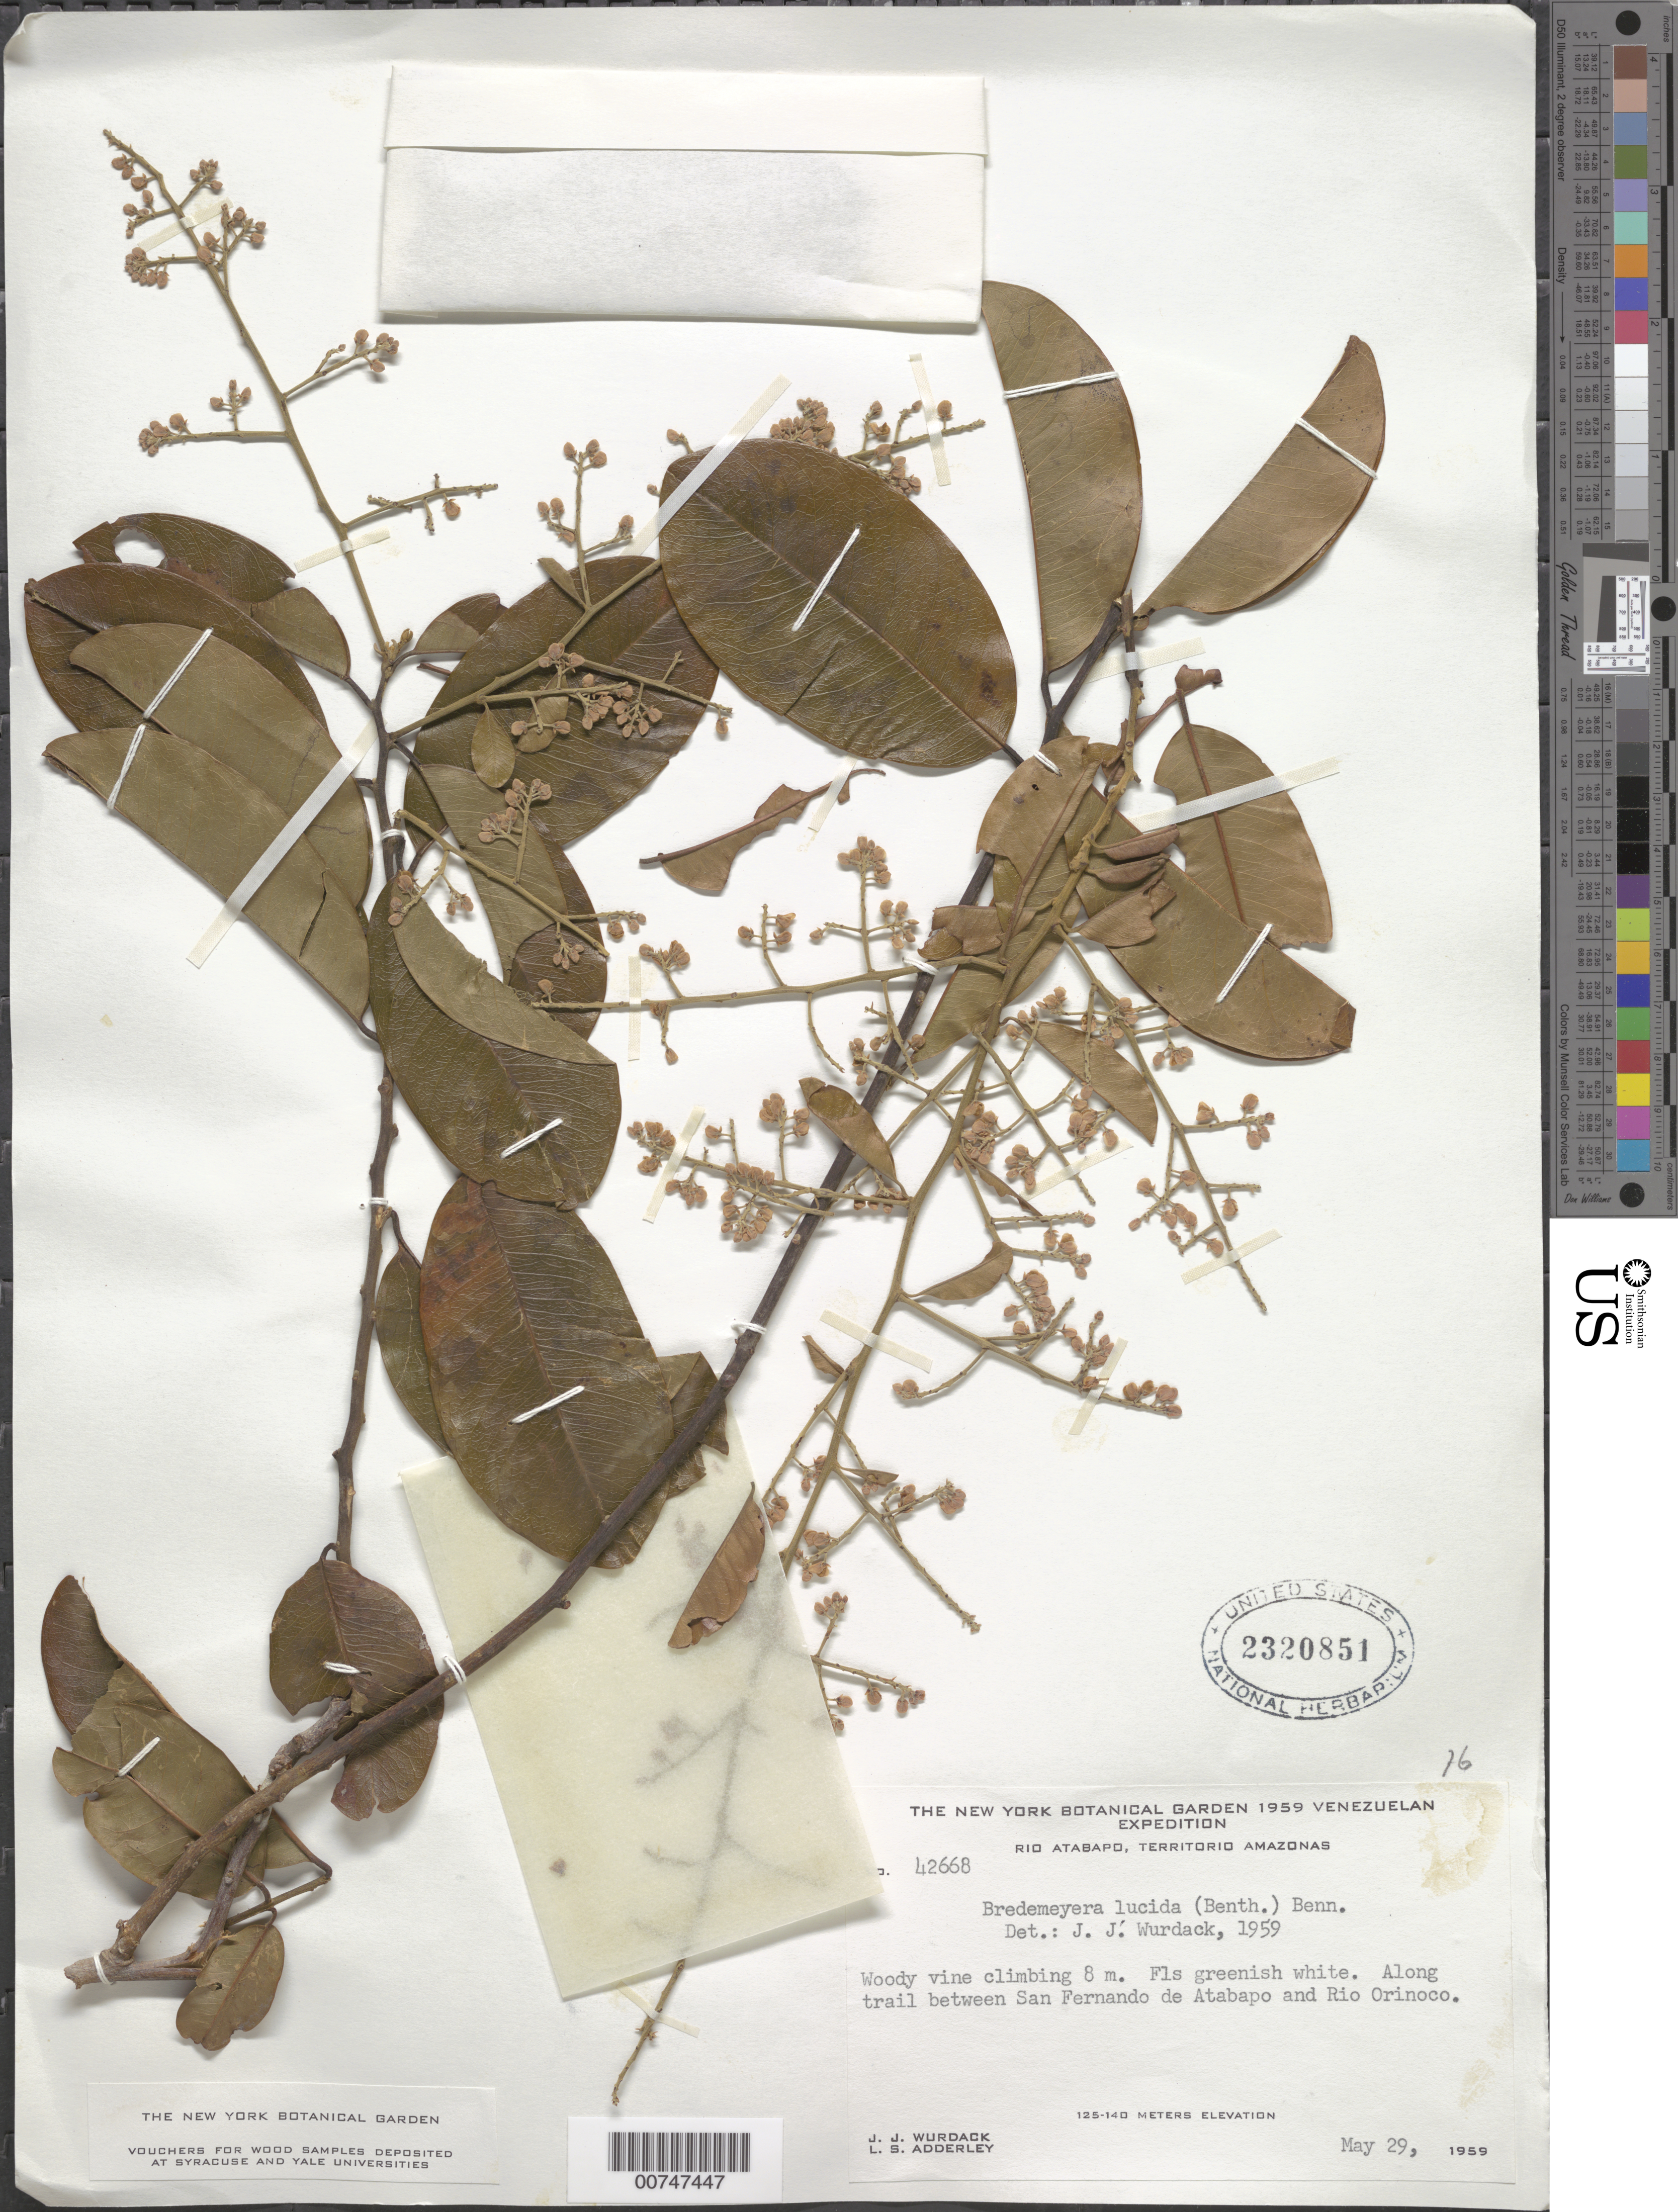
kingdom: Plantae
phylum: Tracheophyta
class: Magnoliopsida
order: Fabales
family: Polygalaceae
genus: Bredemeyera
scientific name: Bredemeyera lucida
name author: (Benth.) Klotzsch ex Hassk.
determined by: Wurdack, John J., (US), US (UNITED STATES)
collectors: J. J. Wurdack & L. S. Adderley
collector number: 42668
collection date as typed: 29-May-59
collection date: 1959-05-29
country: Venezuela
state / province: Amazonas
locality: Río Orinoco, trail between San Fernando de Atabapo and Río Orinoco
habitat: Along trail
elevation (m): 125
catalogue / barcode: US 2320851